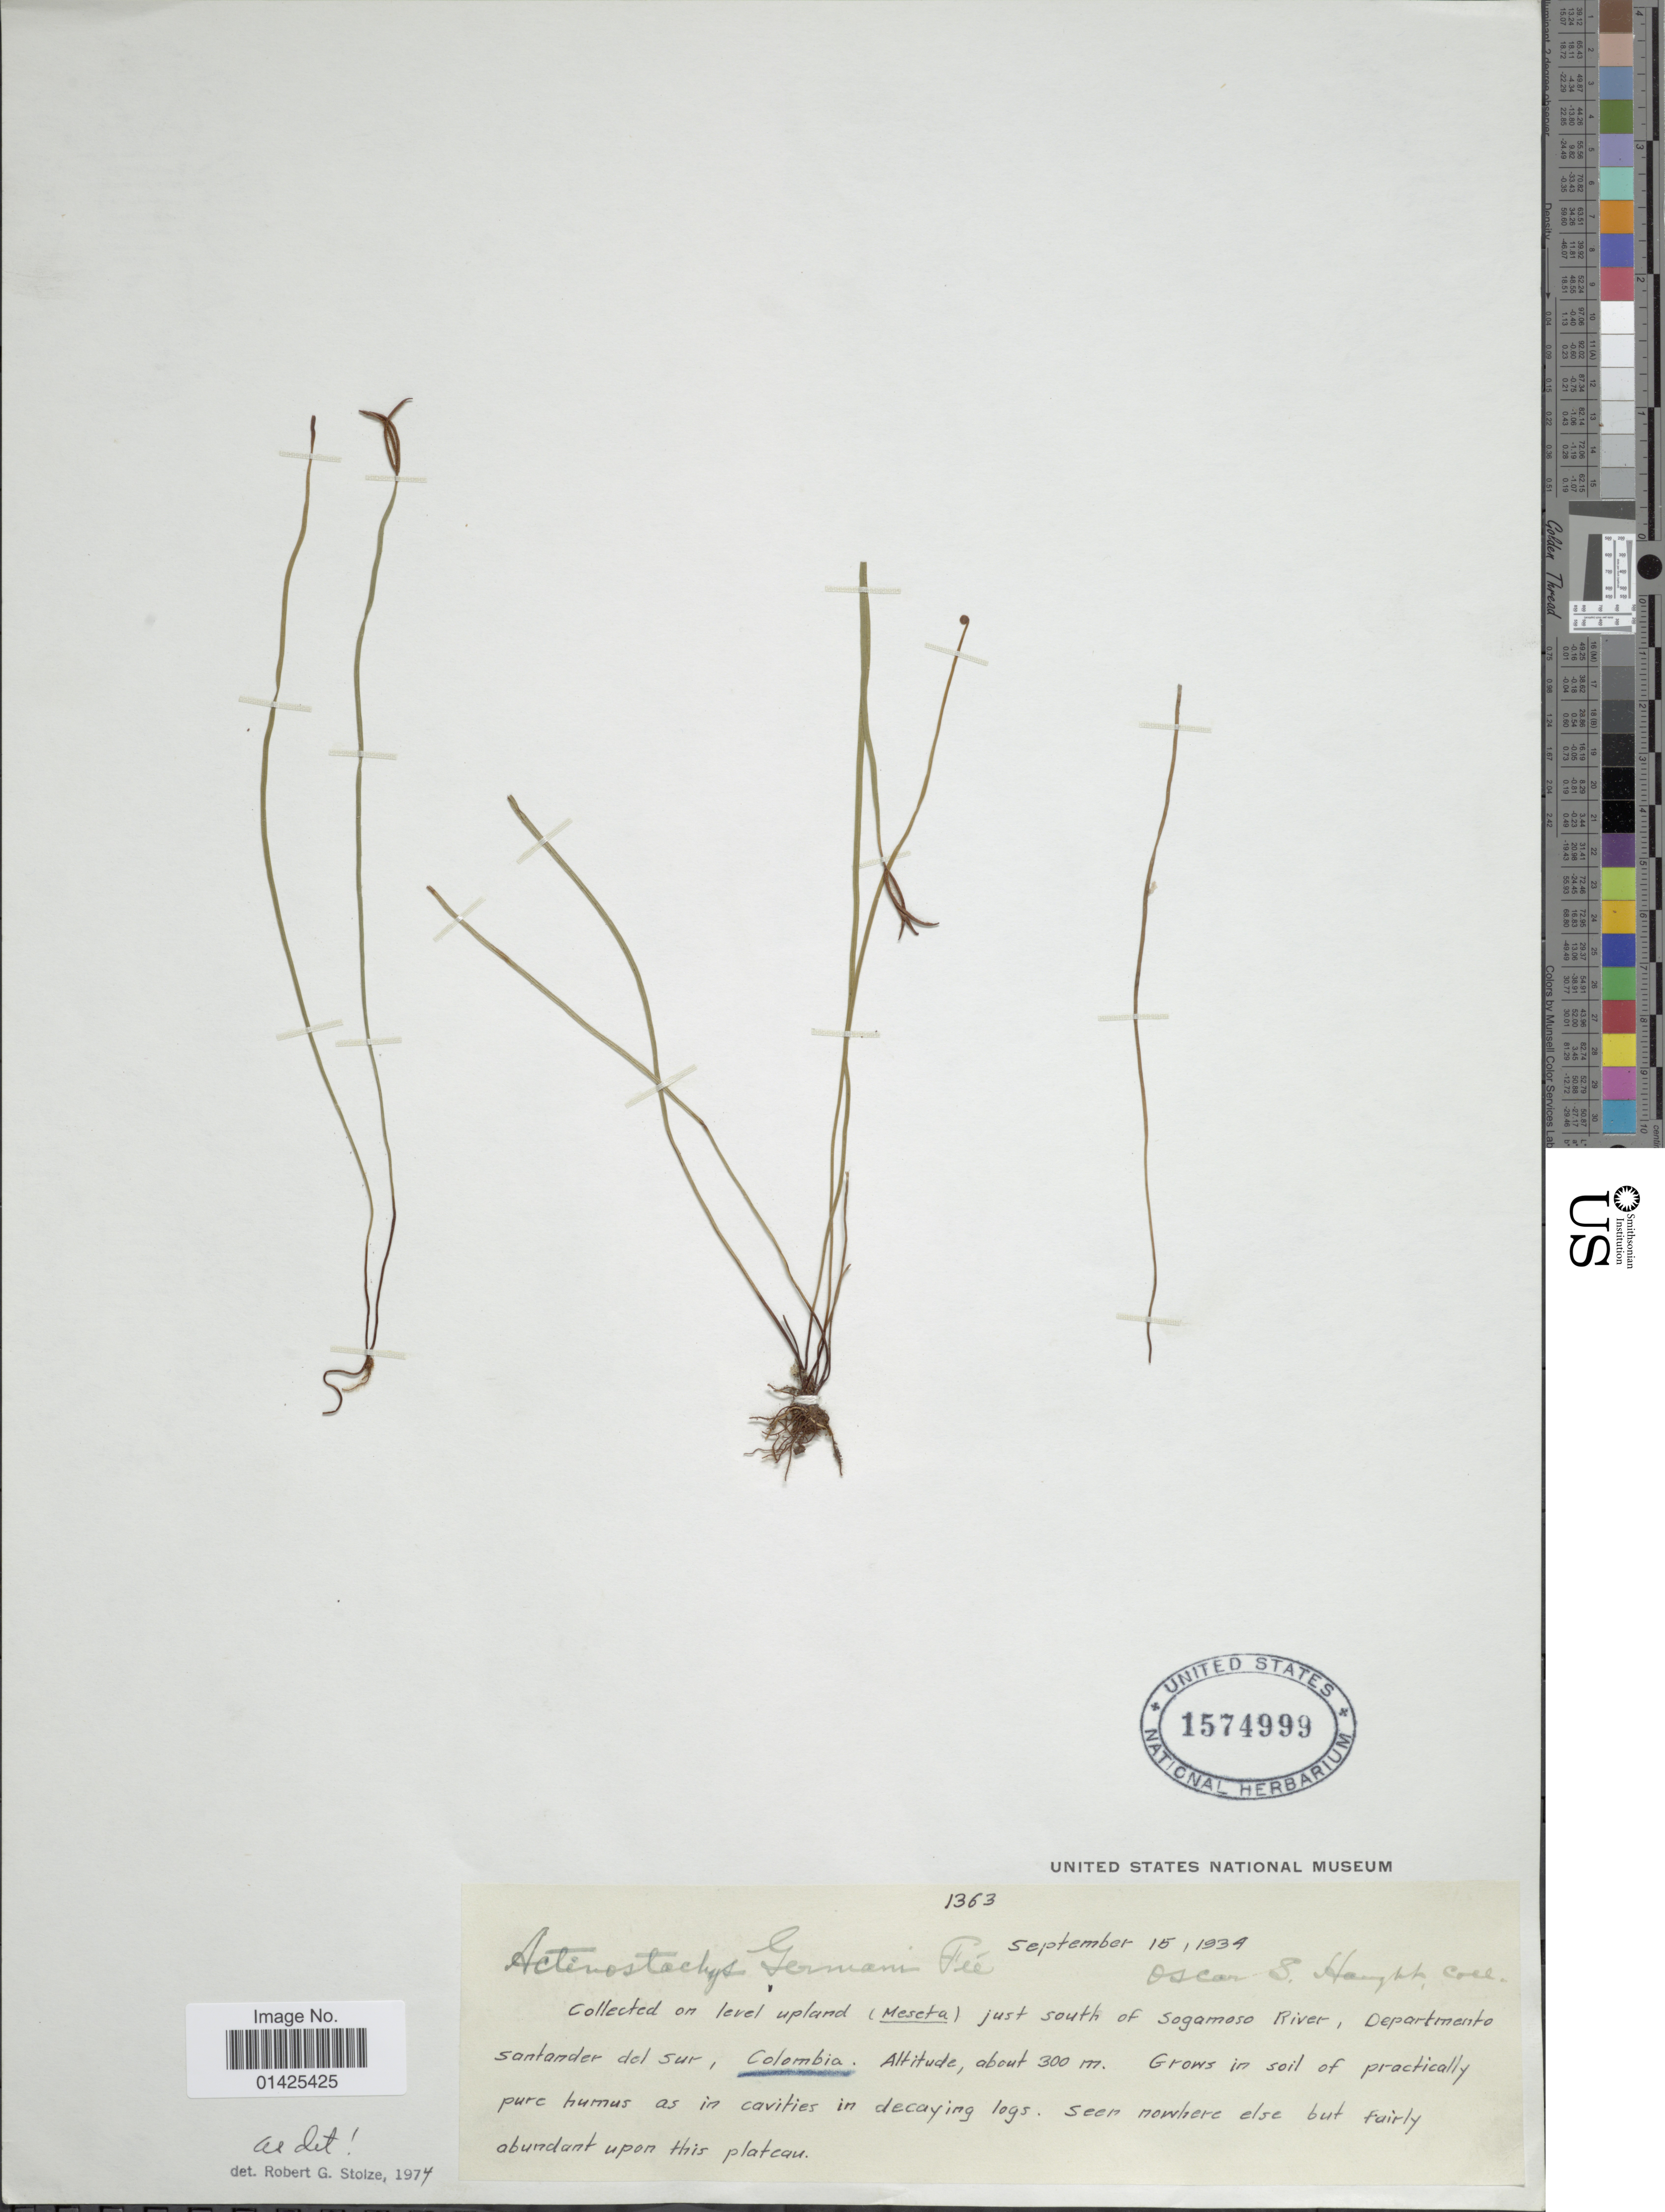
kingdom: Plantae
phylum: Tracheophyta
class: Polypodiopsida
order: Schizaeales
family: Schizaeaceae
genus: Actinostachys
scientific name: Actinostachys pennula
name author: (Sw.) Hook.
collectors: O. L. Haught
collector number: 1363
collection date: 1939-09-15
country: Colombia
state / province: Santander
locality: On level upland (Meseta) just south of Sogamoso Rivier, Departmento santander del Sur.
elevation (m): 300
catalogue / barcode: US 1574999